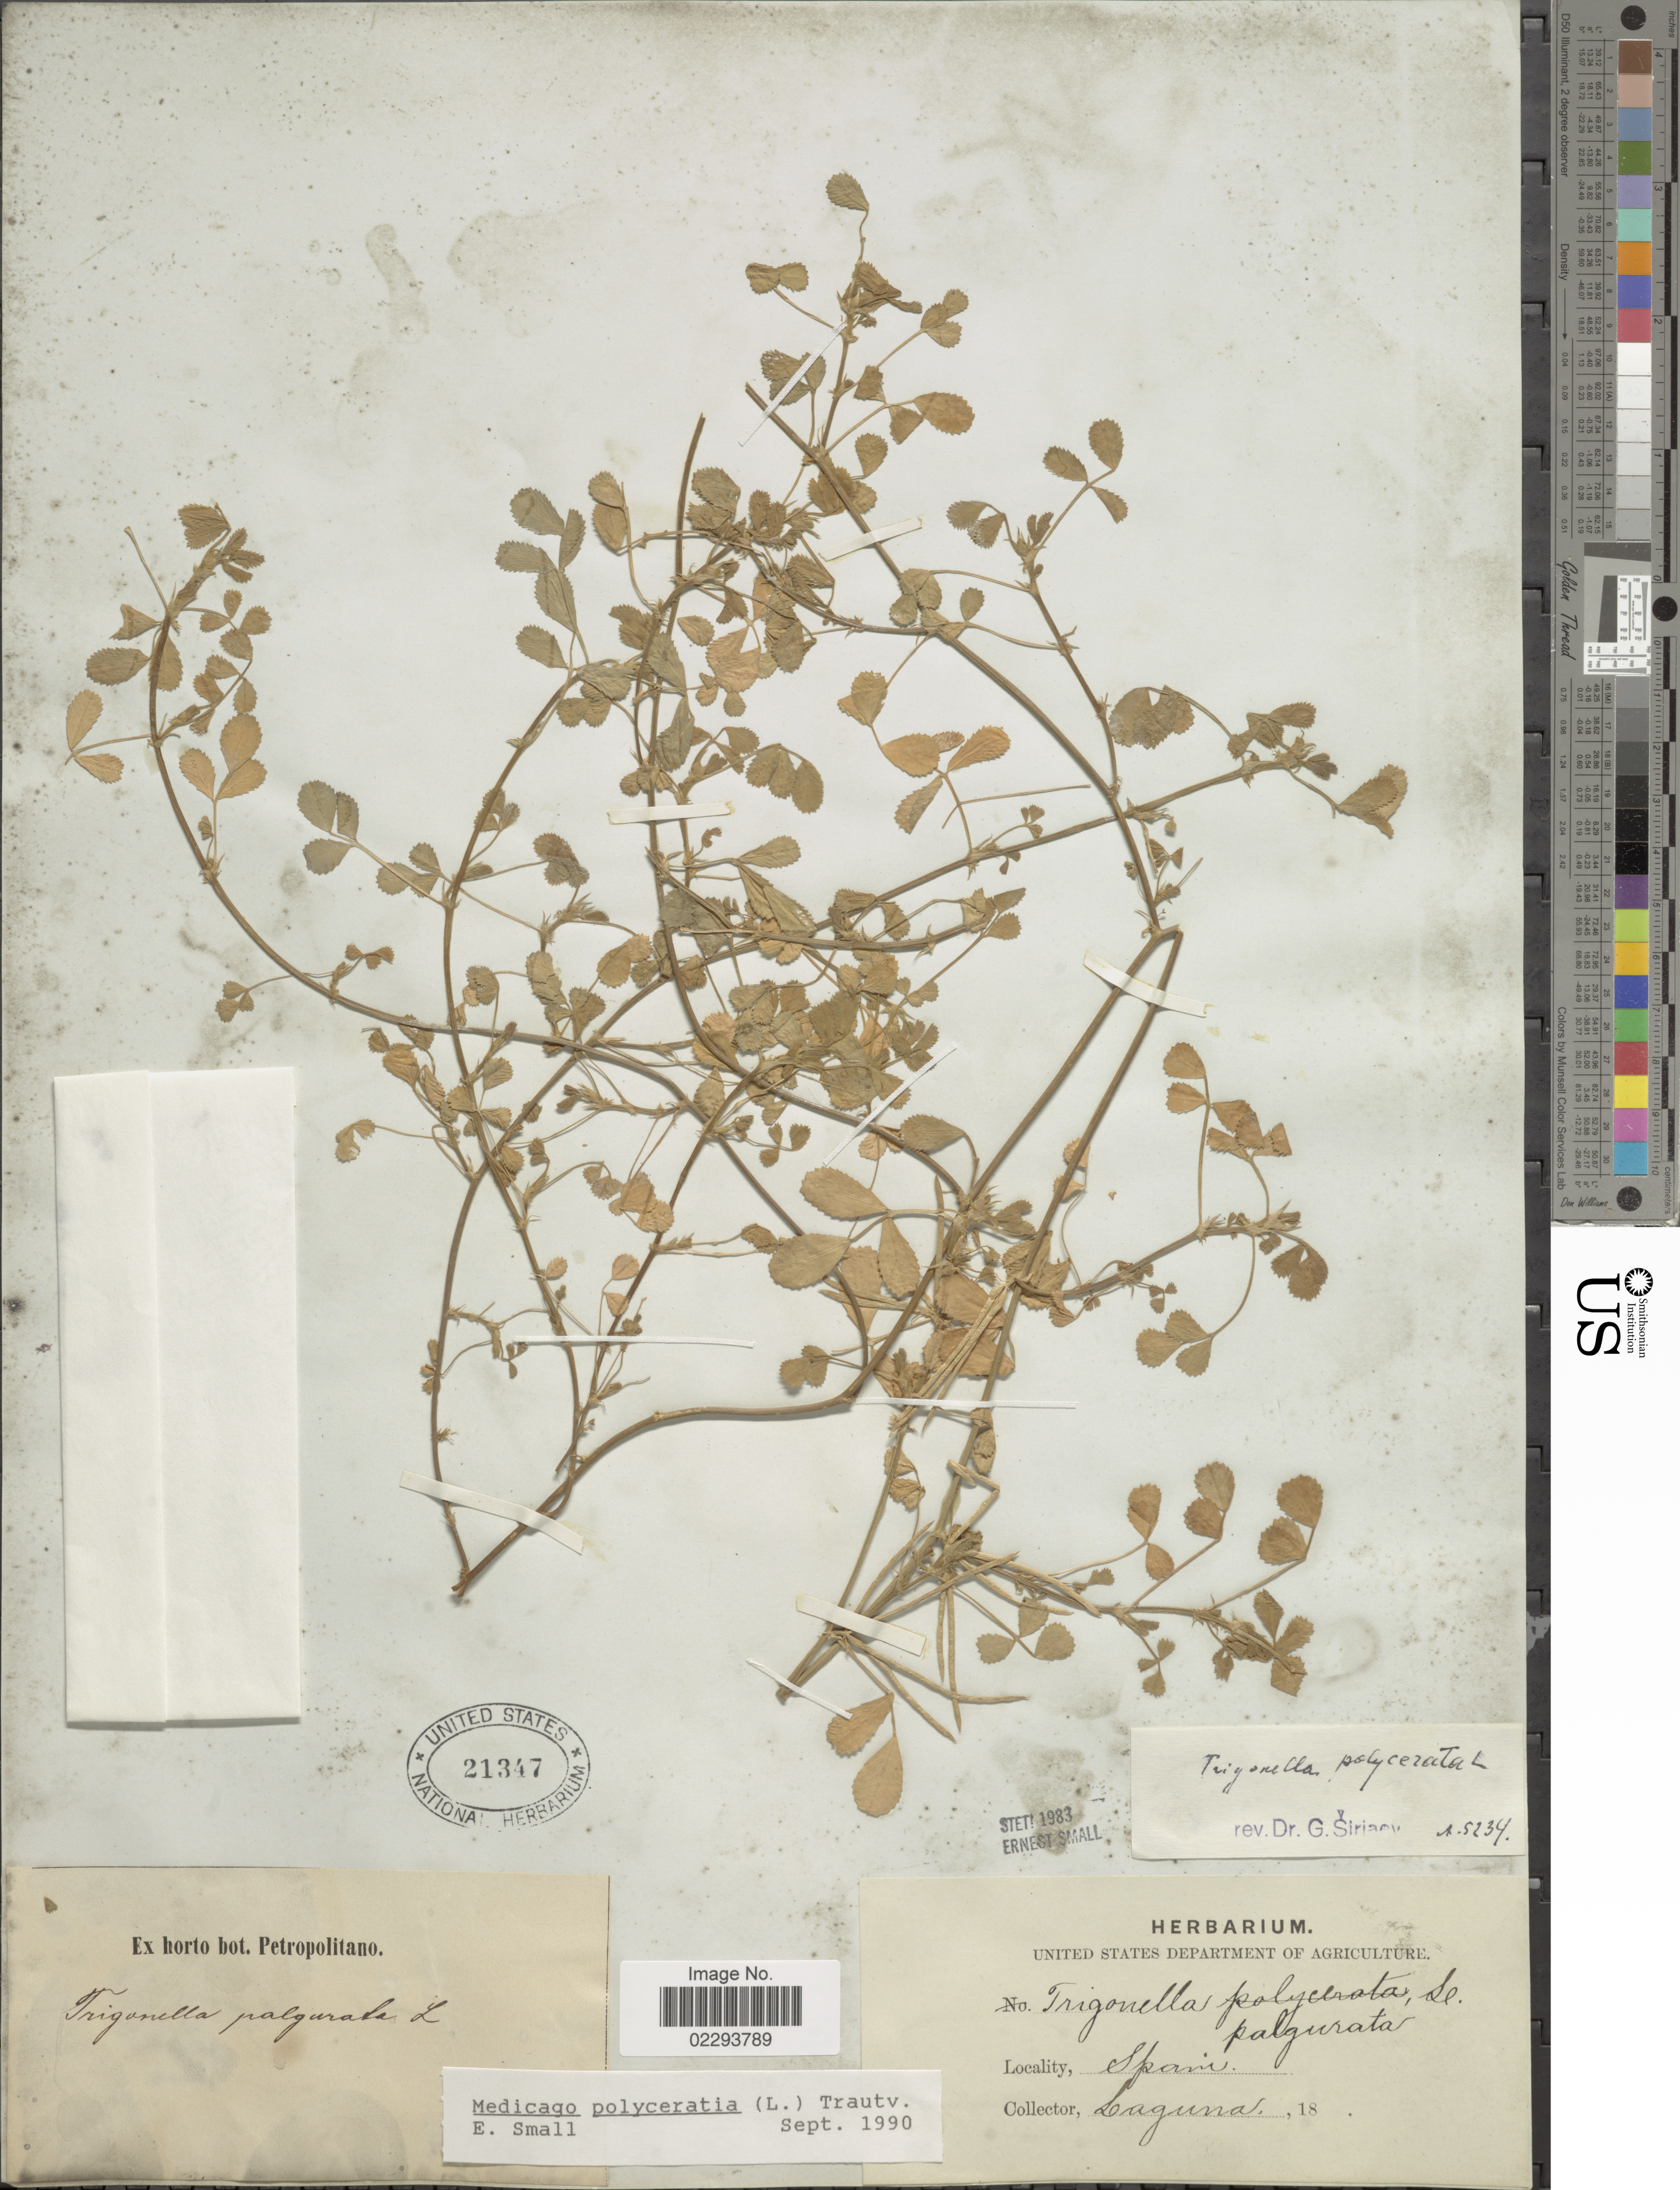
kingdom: Plantae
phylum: Tracheophyta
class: Magnoliopsida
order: Fabales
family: Fabaceae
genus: Medicago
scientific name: Medicago polyceratia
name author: (L.) Trautv.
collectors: -. Laguna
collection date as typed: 18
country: Spain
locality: Spain,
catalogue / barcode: US 21347